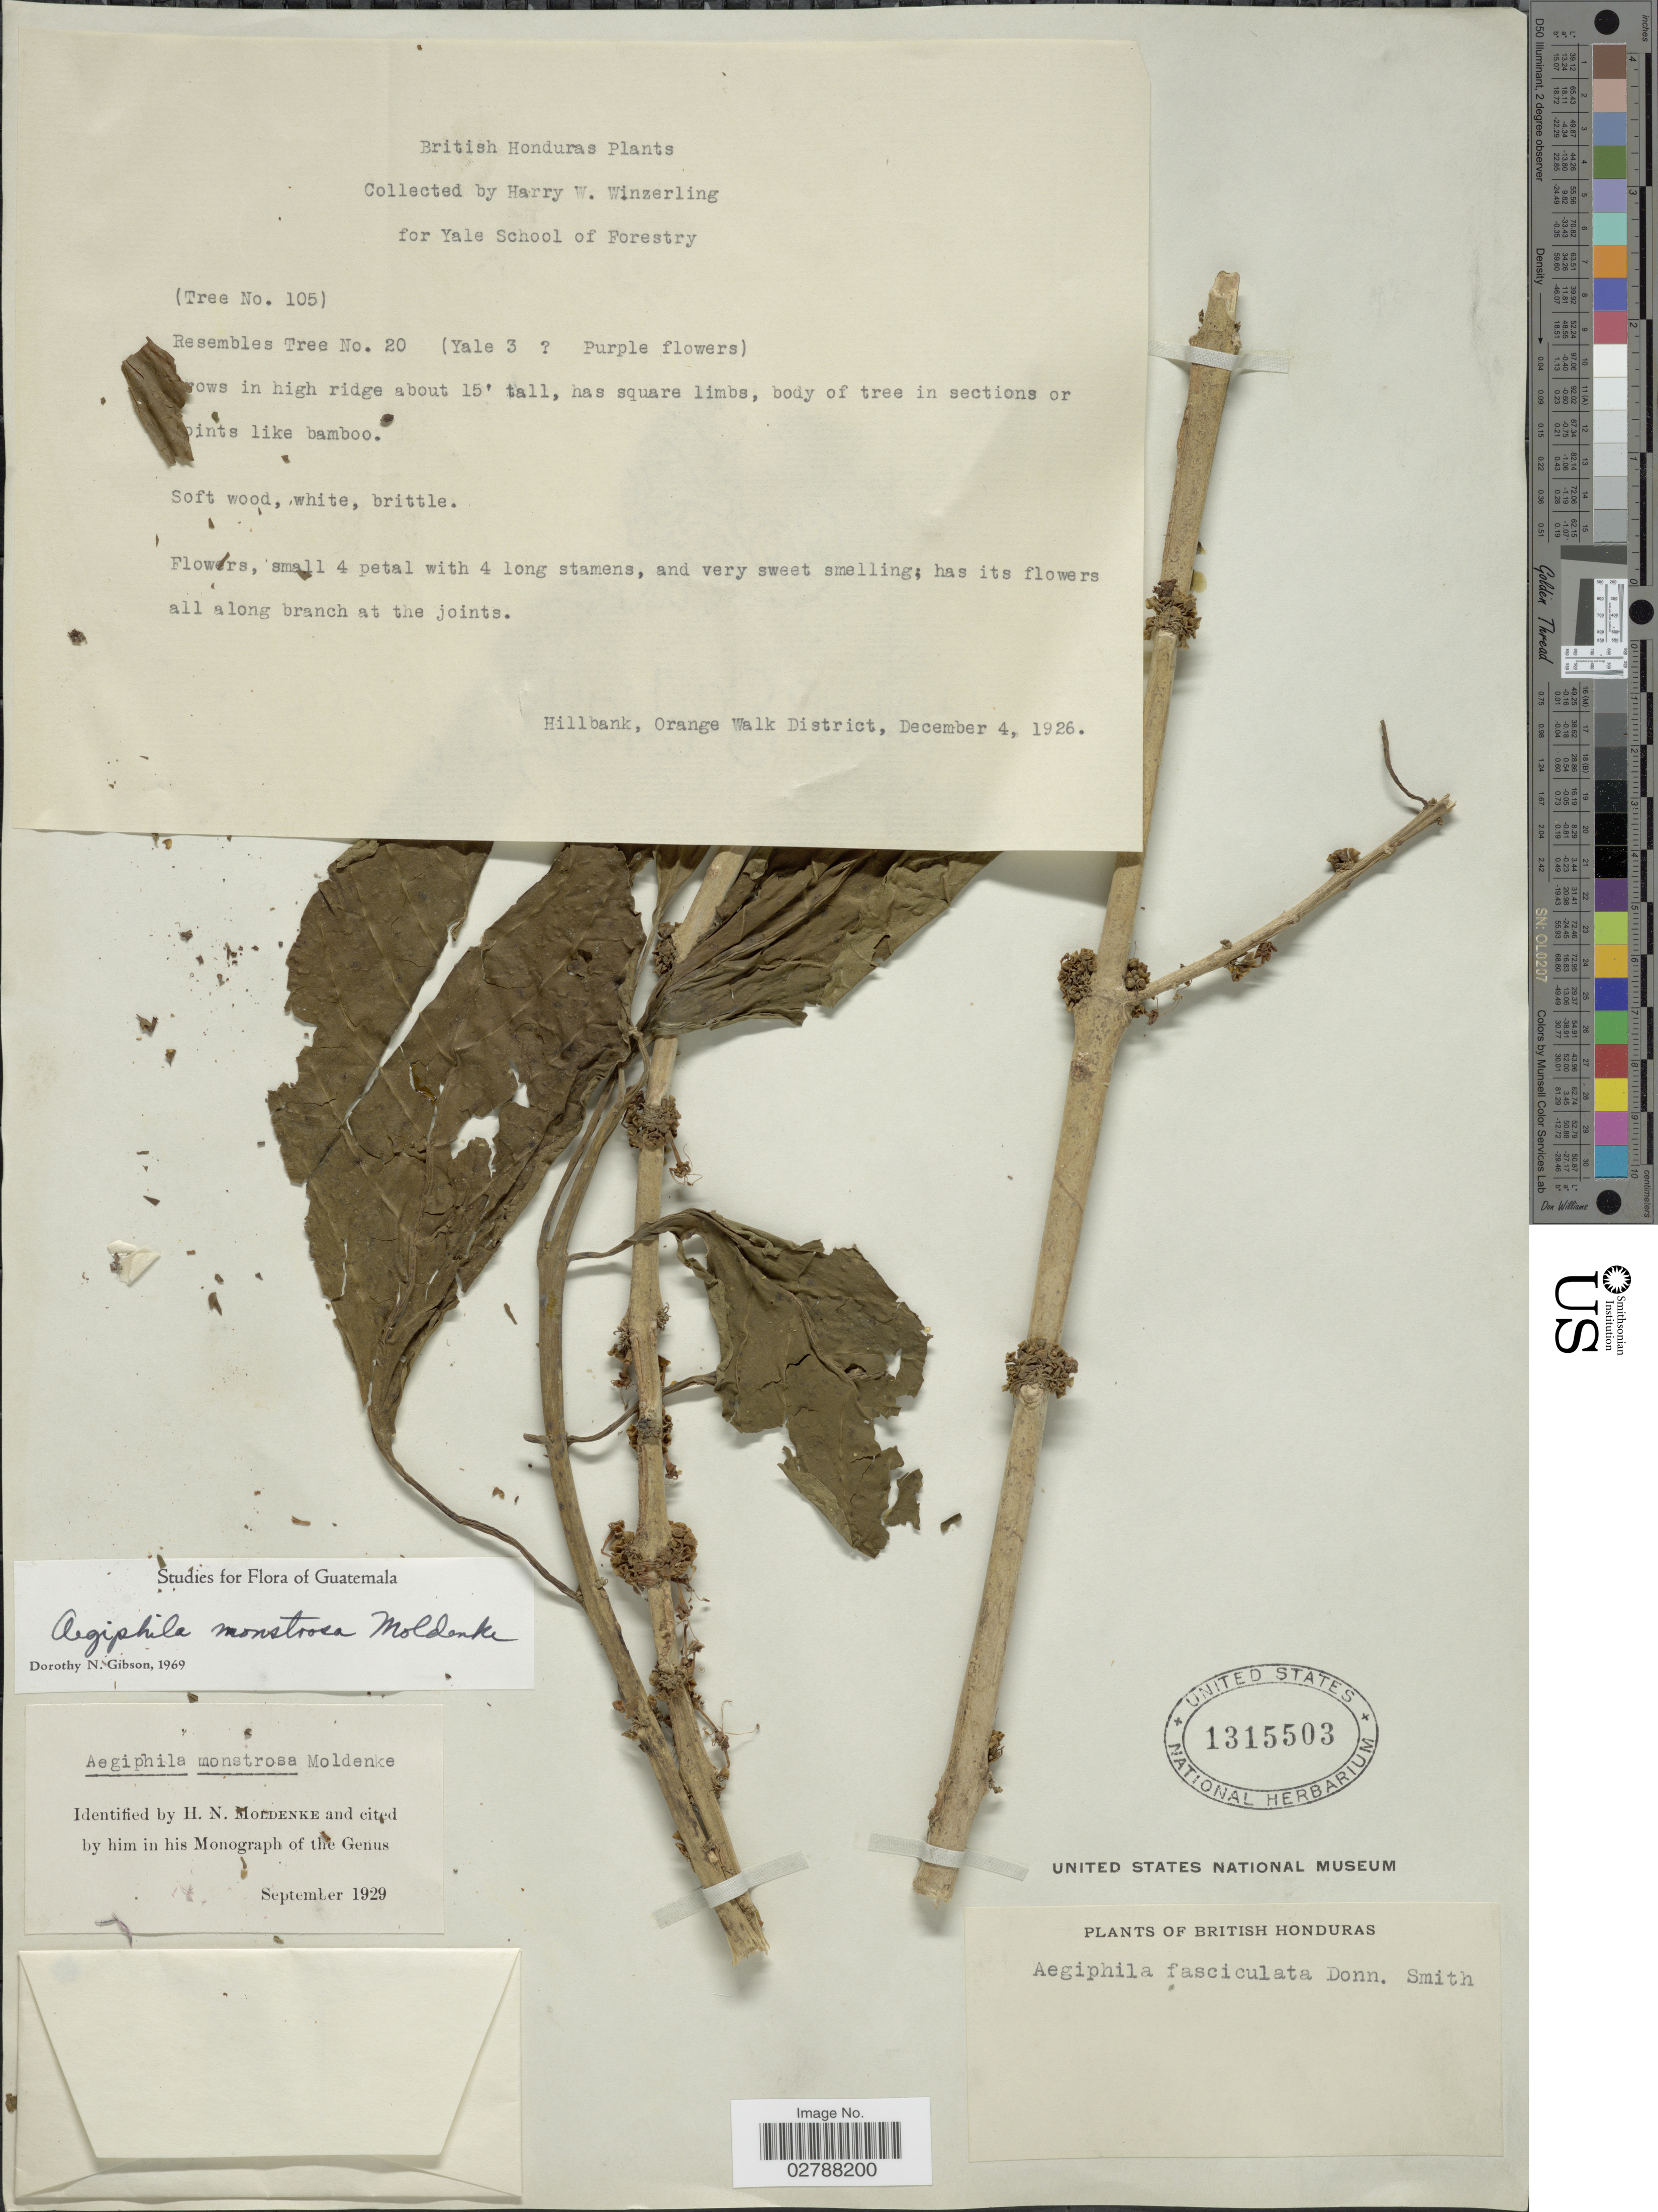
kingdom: Plantae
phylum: Tracheophyta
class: Magnoliopsida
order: Lamiales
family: Lamiaceae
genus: Aegiphila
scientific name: Aegiphila monstrosa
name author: Moldenke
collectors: H. Winzerling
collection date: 1926-12-04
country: Belize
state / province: Orange Walk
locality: British Honduras. Hillbank, Orange Walk District.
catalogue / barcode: US 1315503